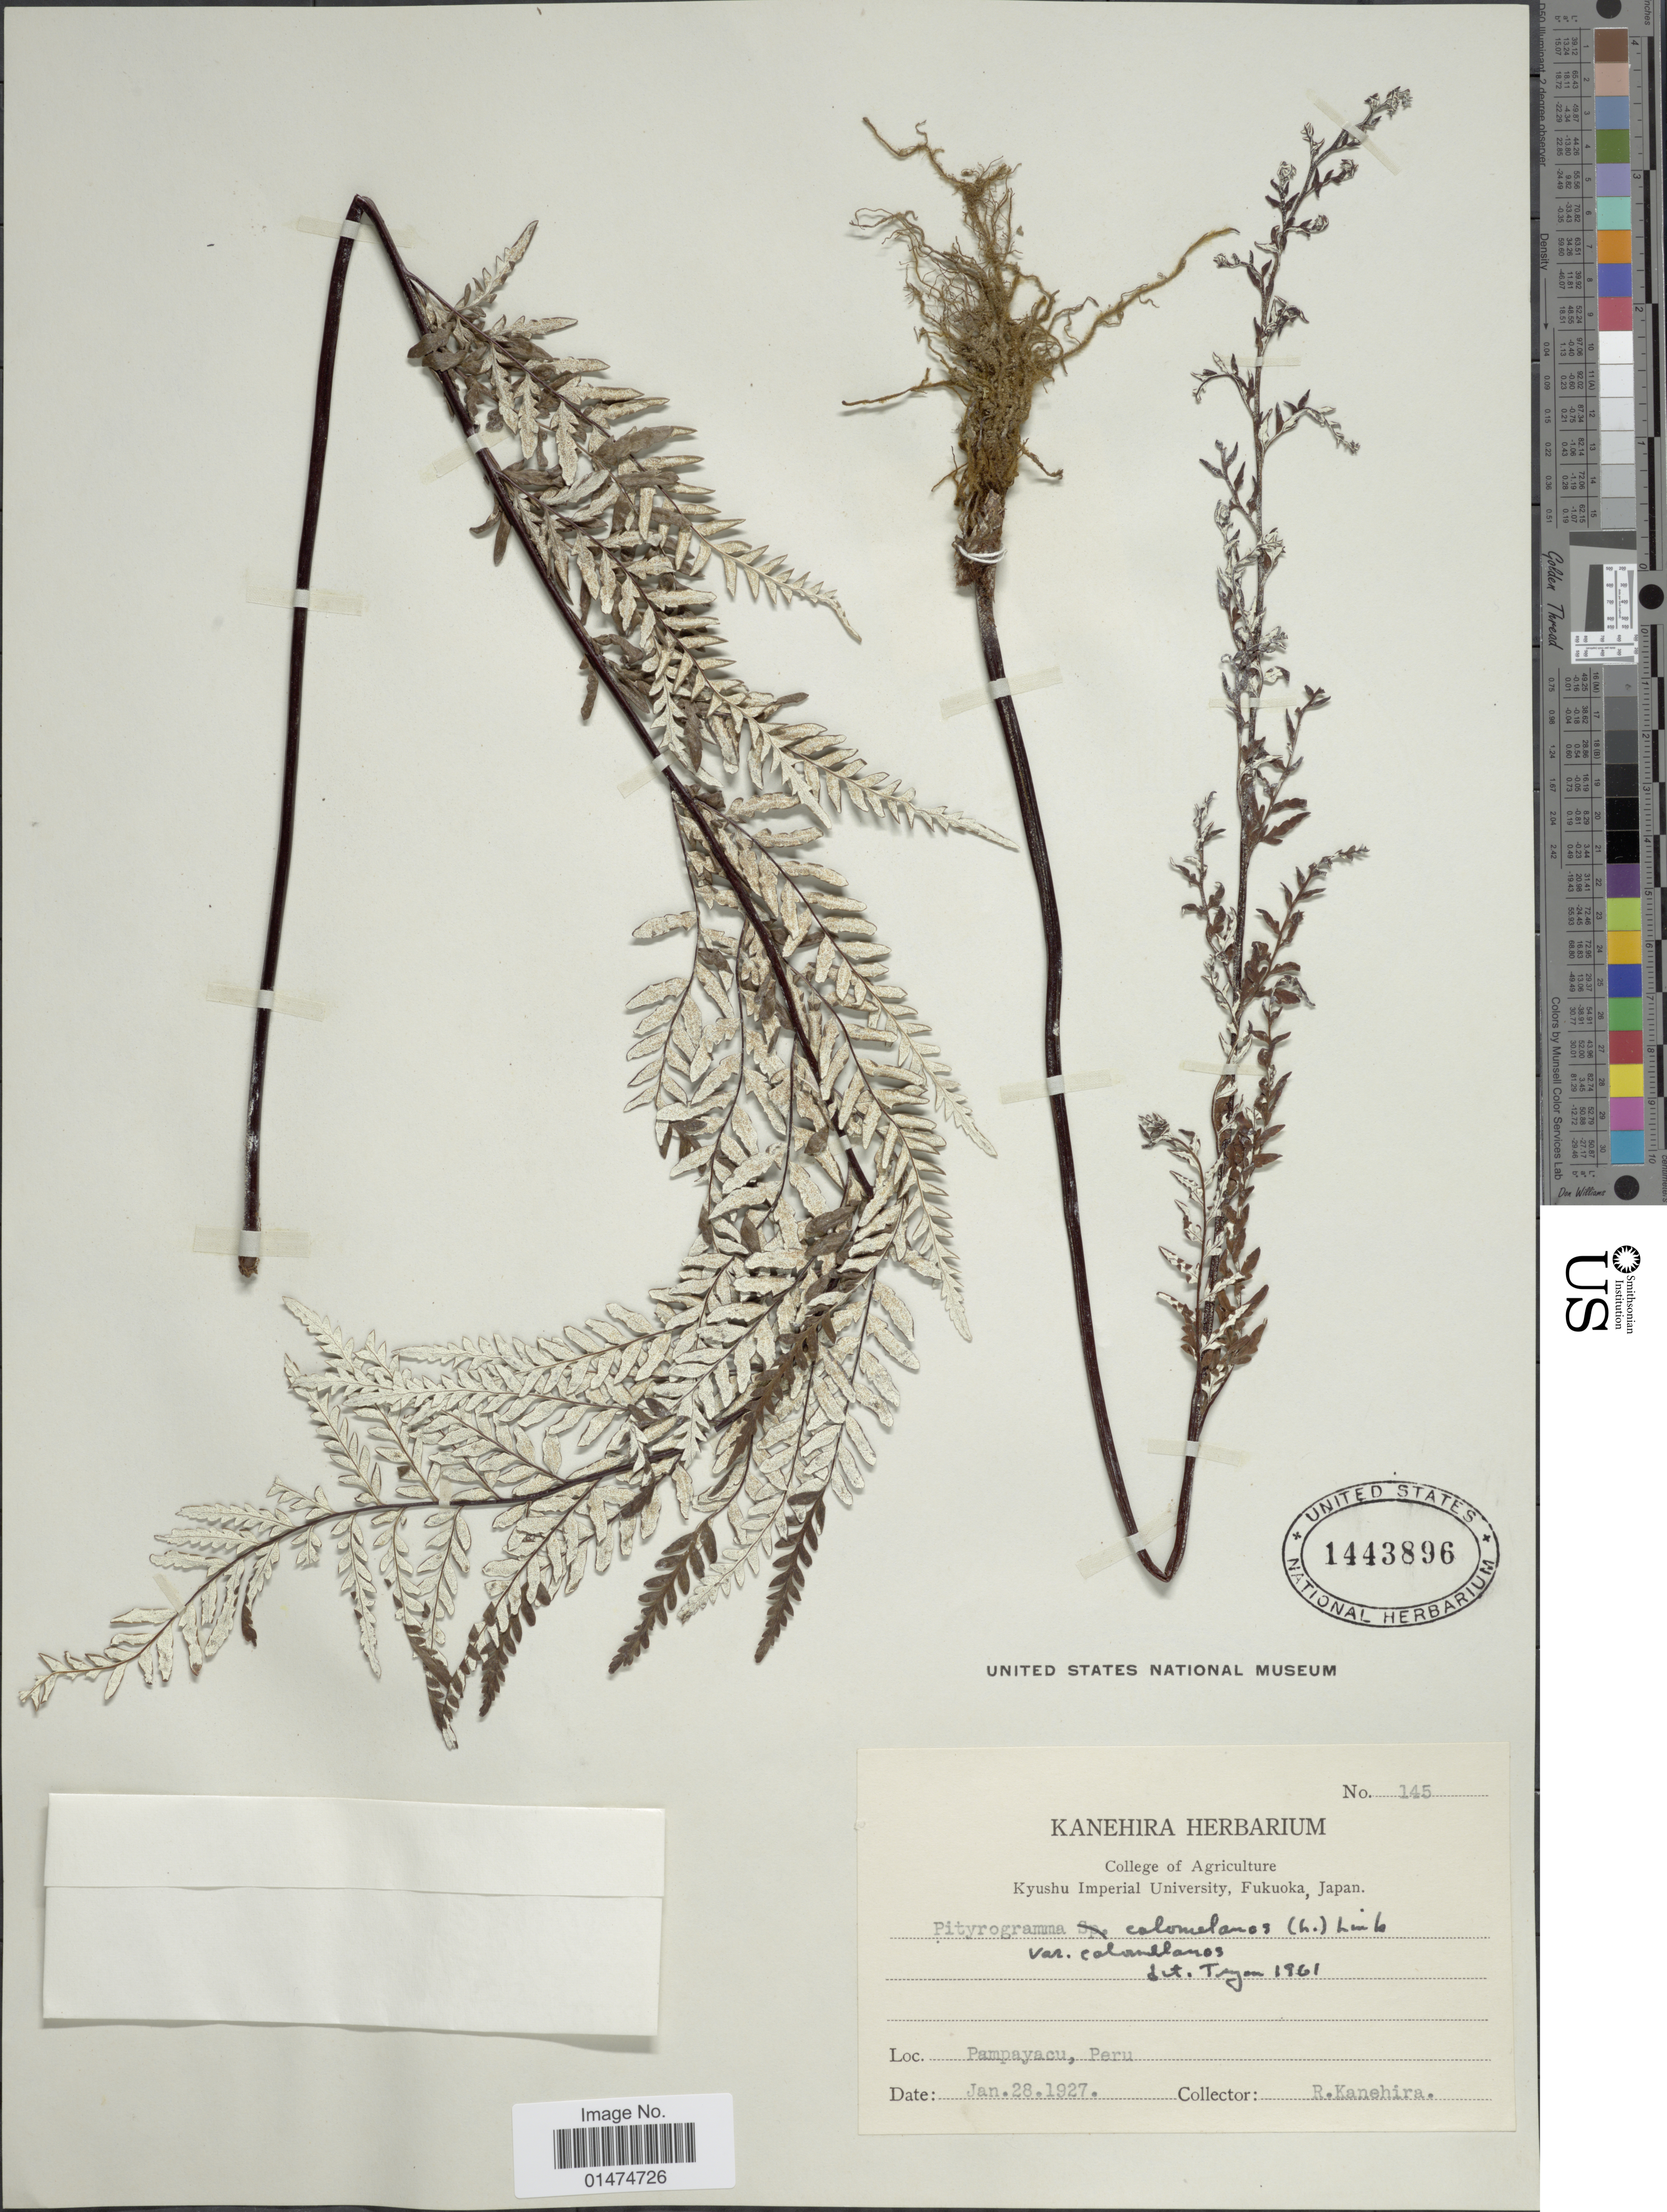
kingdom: Plantae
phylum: Tracheophyta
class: Polypodiopsida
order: Polypodiales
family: Pteridaceae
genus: Pityrogramma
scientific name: Pityrogramma calomelanos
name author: (L.) Link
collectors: R. Kanehira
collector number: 145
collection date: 1927-01-28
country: Peru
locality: Pamayacu, Peru.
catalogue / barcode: US 1443896